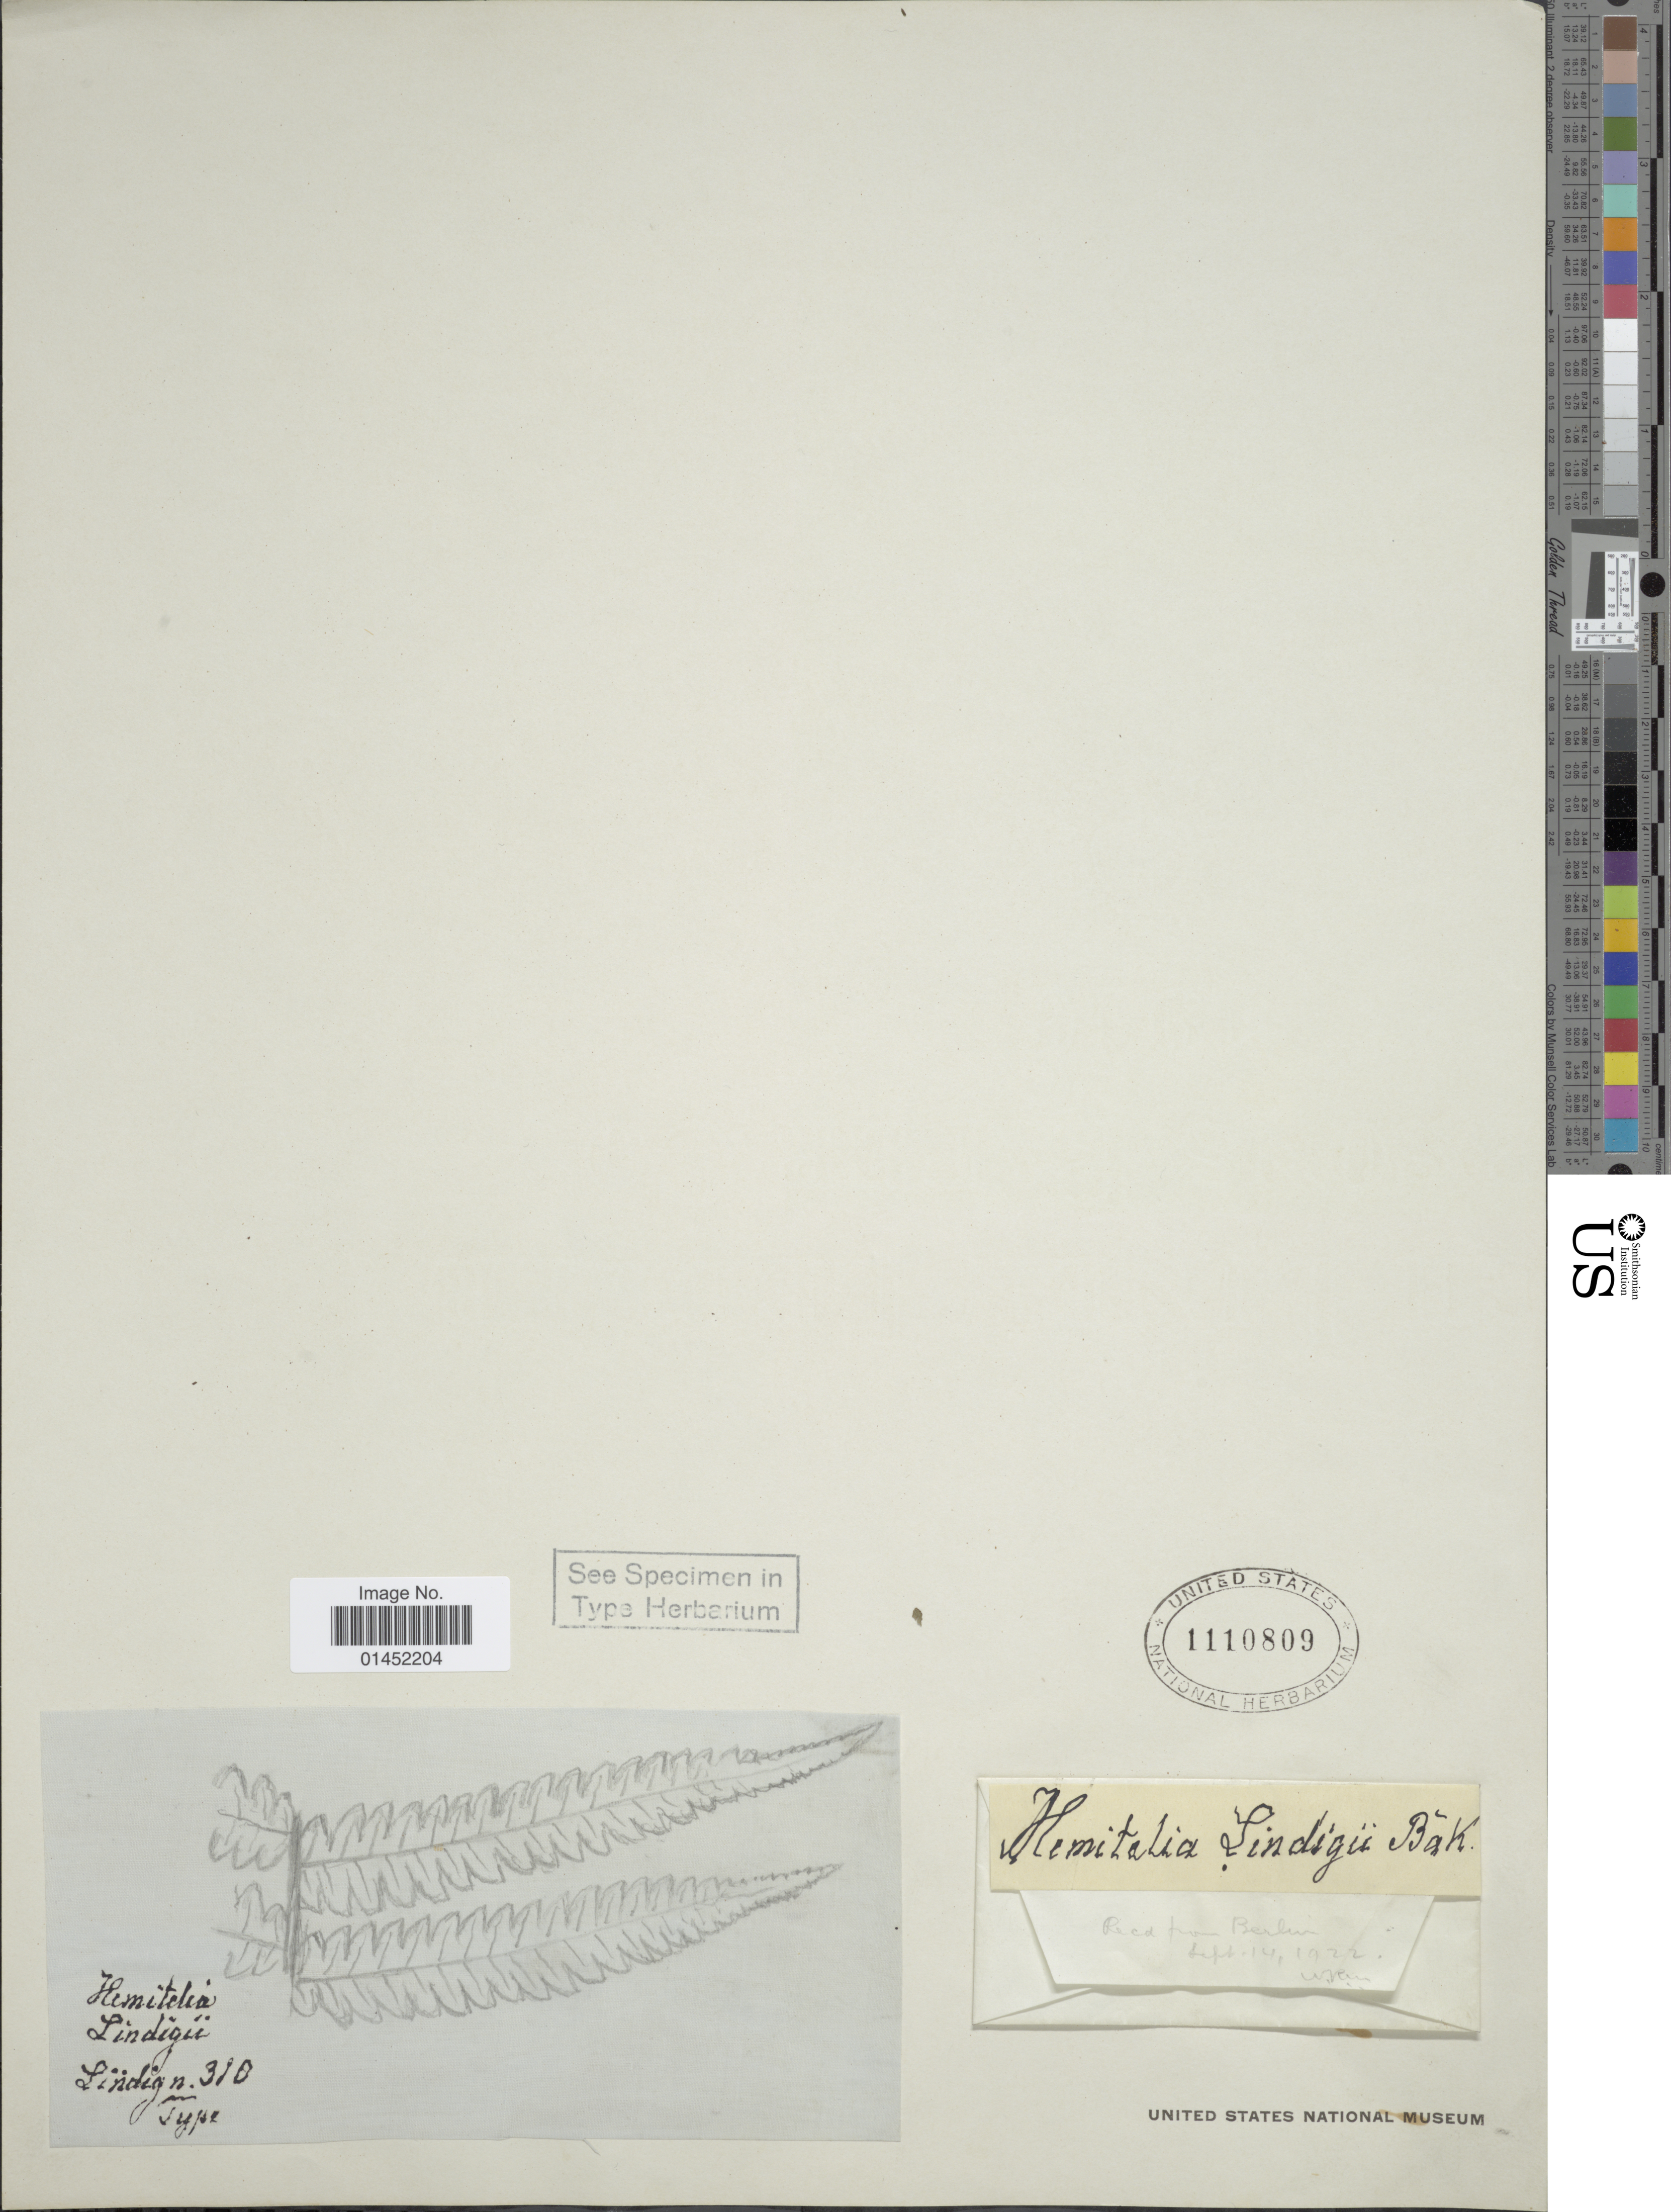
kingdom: Plantae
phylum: Tracheophyta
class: Polypodiopsida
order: Cyatheales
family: Cyatheaceae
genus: Cyathea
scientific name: Cyathea multiflora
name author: Sm.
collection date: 1922-09-14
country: Germany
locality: Road from Berlin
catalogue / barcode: US 1110809